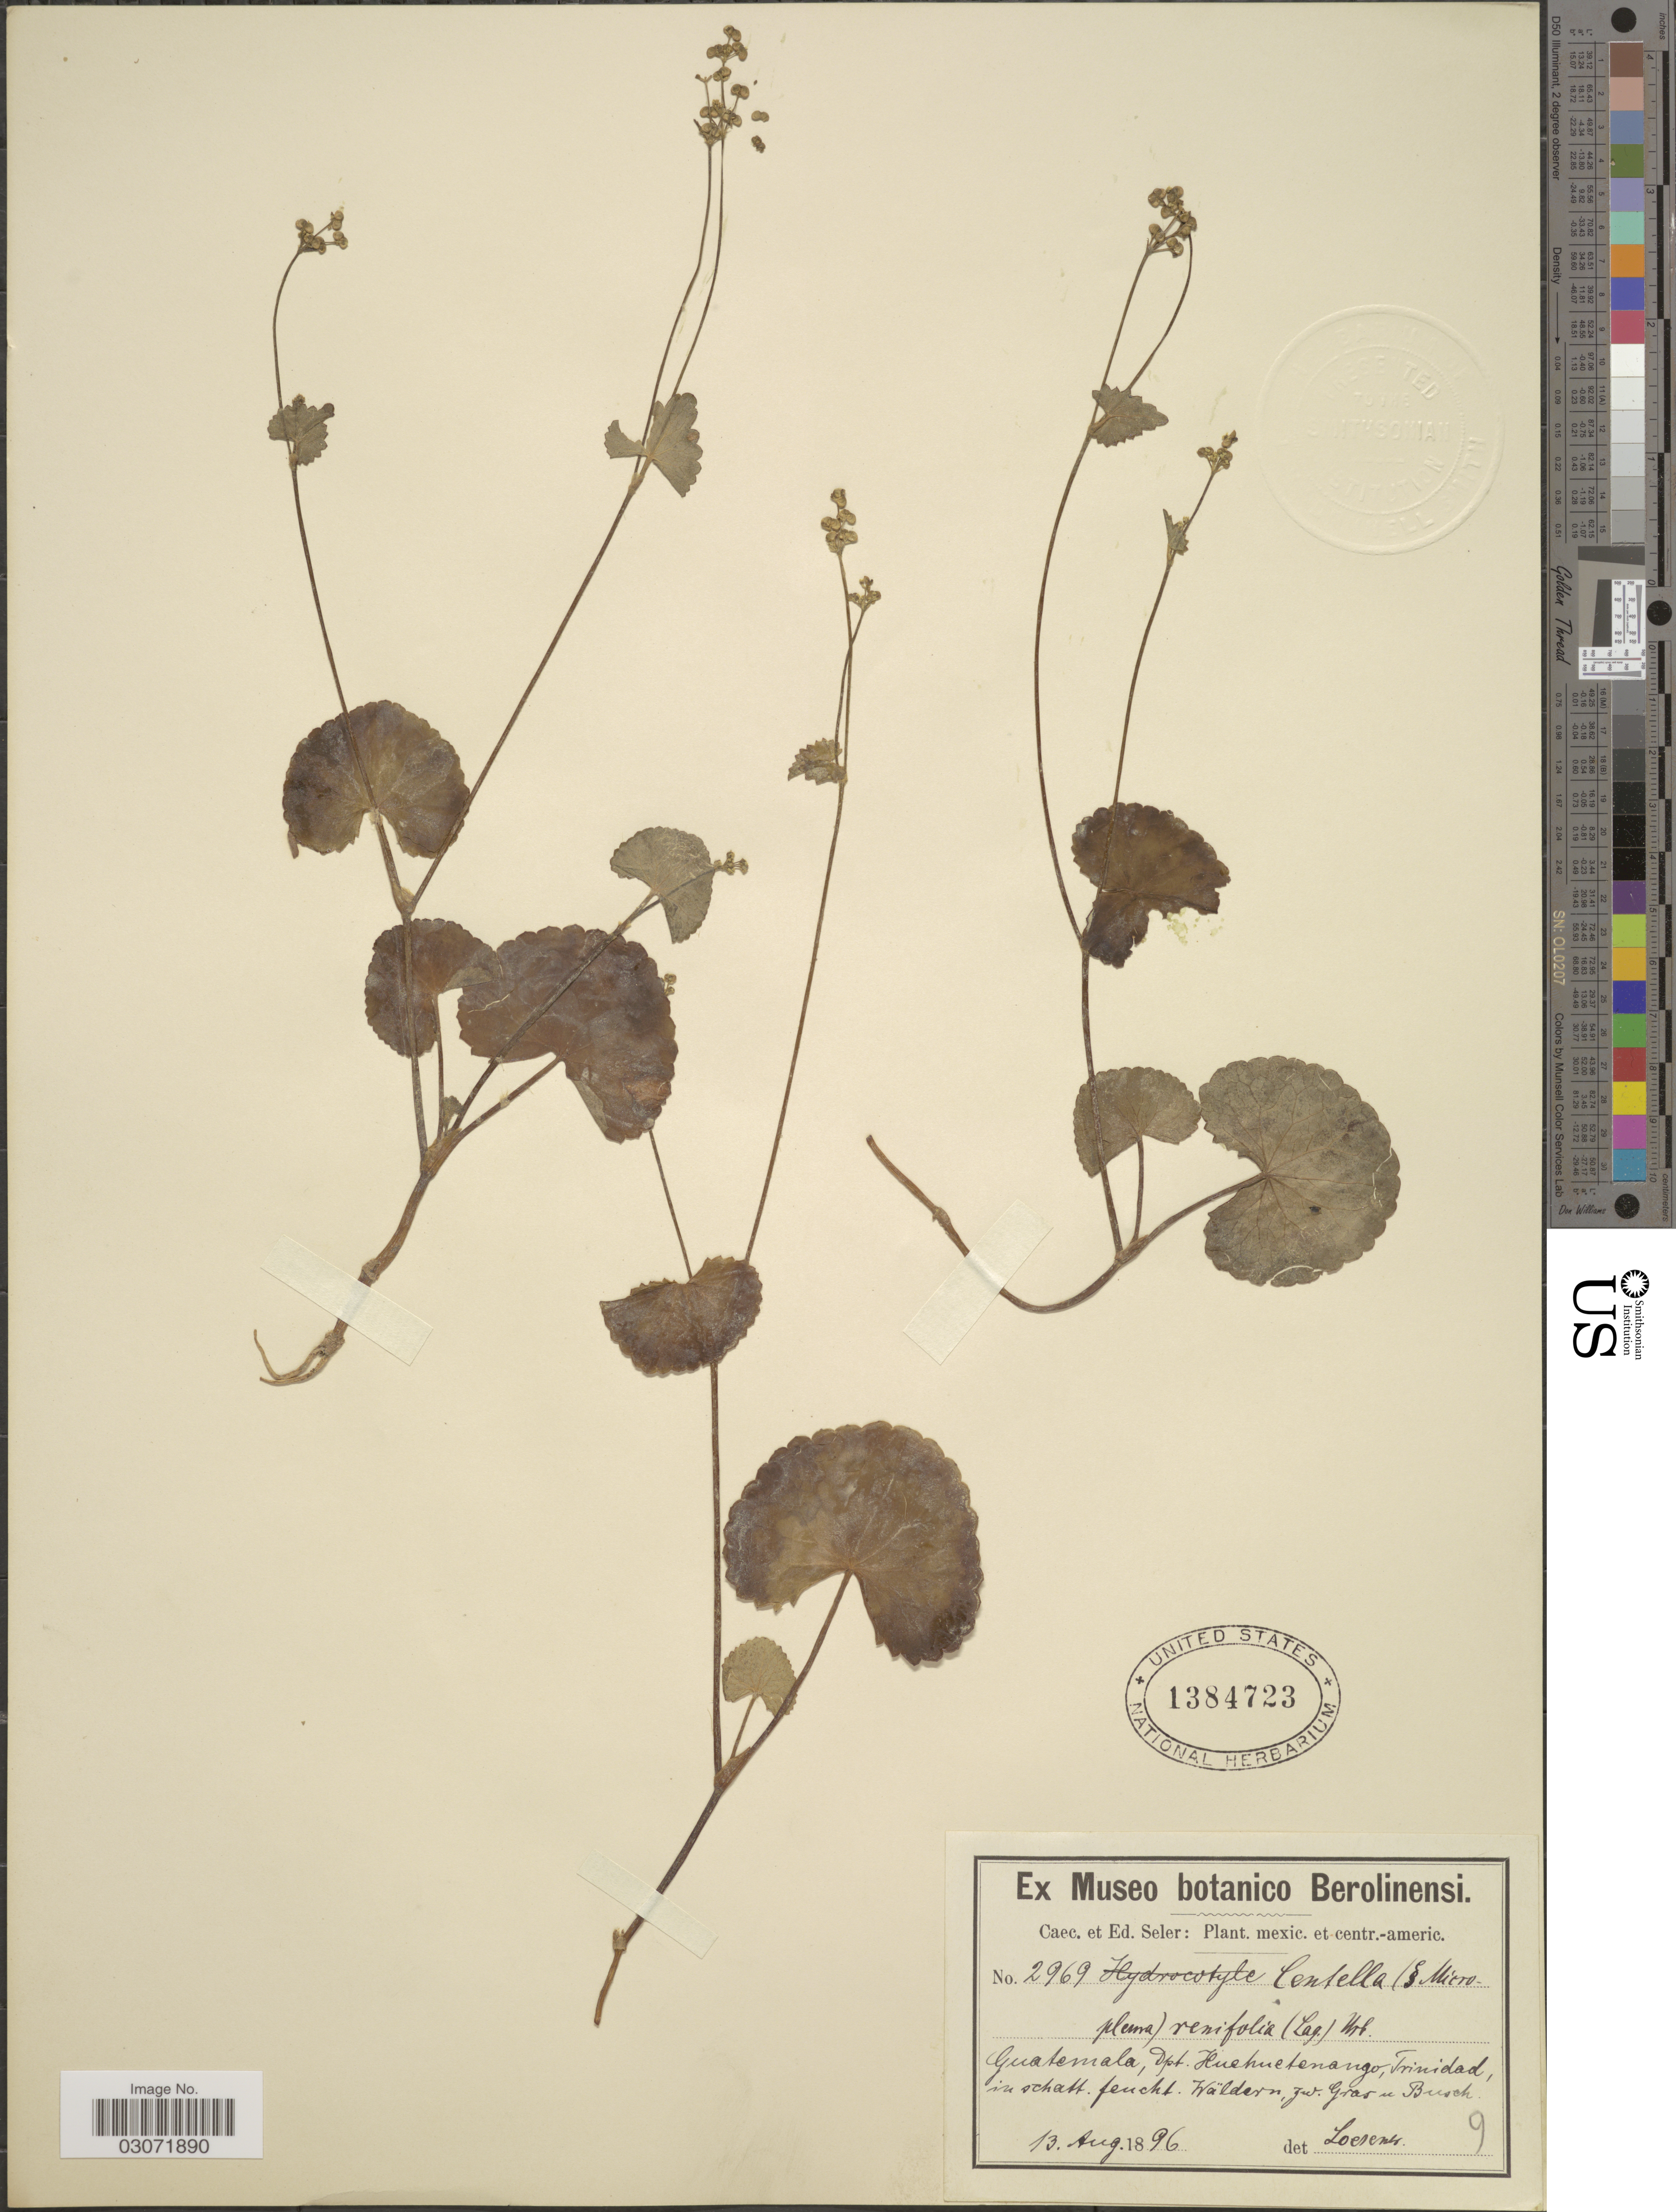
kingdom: Plantae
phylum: Tracheophyta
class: Magnoliopsida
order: Apiales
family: Apiaceae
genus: Micropleura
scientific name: Micropleura renifolia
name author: Lag.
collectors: C. Seler & E. G. Seler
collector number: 2969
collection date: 1896-08-13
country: Guatemala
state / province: Huehuetenango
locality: Dpt. Huehuetenango, Trinidad.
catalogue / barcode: US 1384723